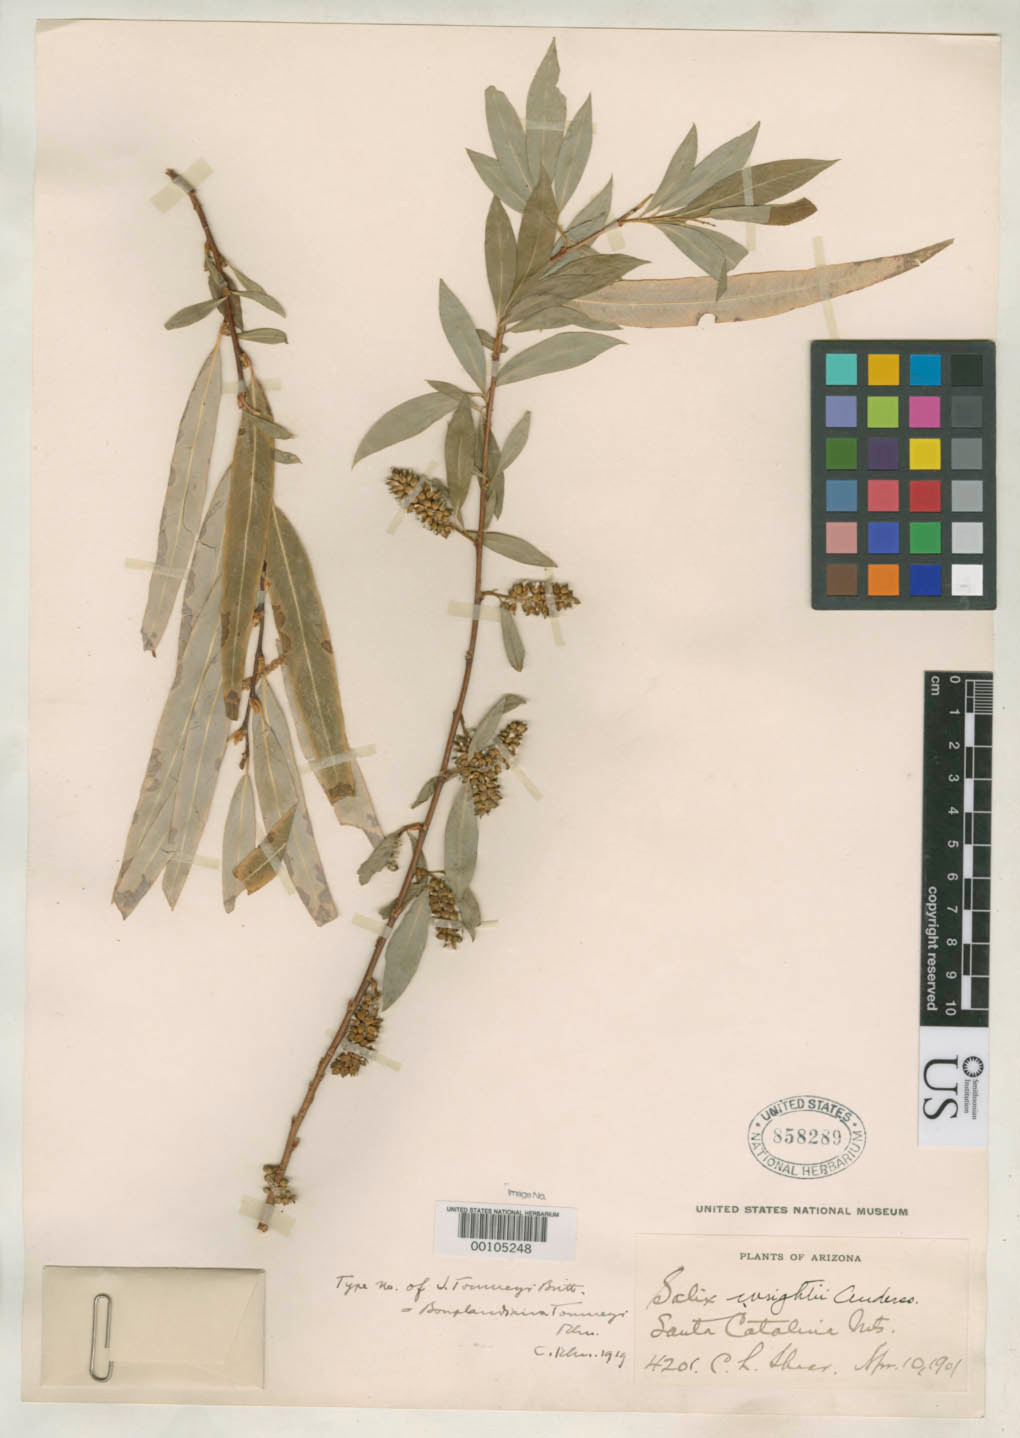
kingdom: Plantae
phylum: Tracheophyta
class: Magnoliopsida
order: Malpighiales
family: Salicaceae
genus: Salix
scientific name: Salix toumeyi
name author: Britton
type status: Type Collection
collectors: C. L. Shear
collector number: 4201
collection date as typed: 10 Apr 1901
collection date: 1901-04-10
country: United States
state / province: Arizona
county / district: Pima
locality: Santa Catalina Mts., Sabino Canyon.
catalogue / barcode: US 858289